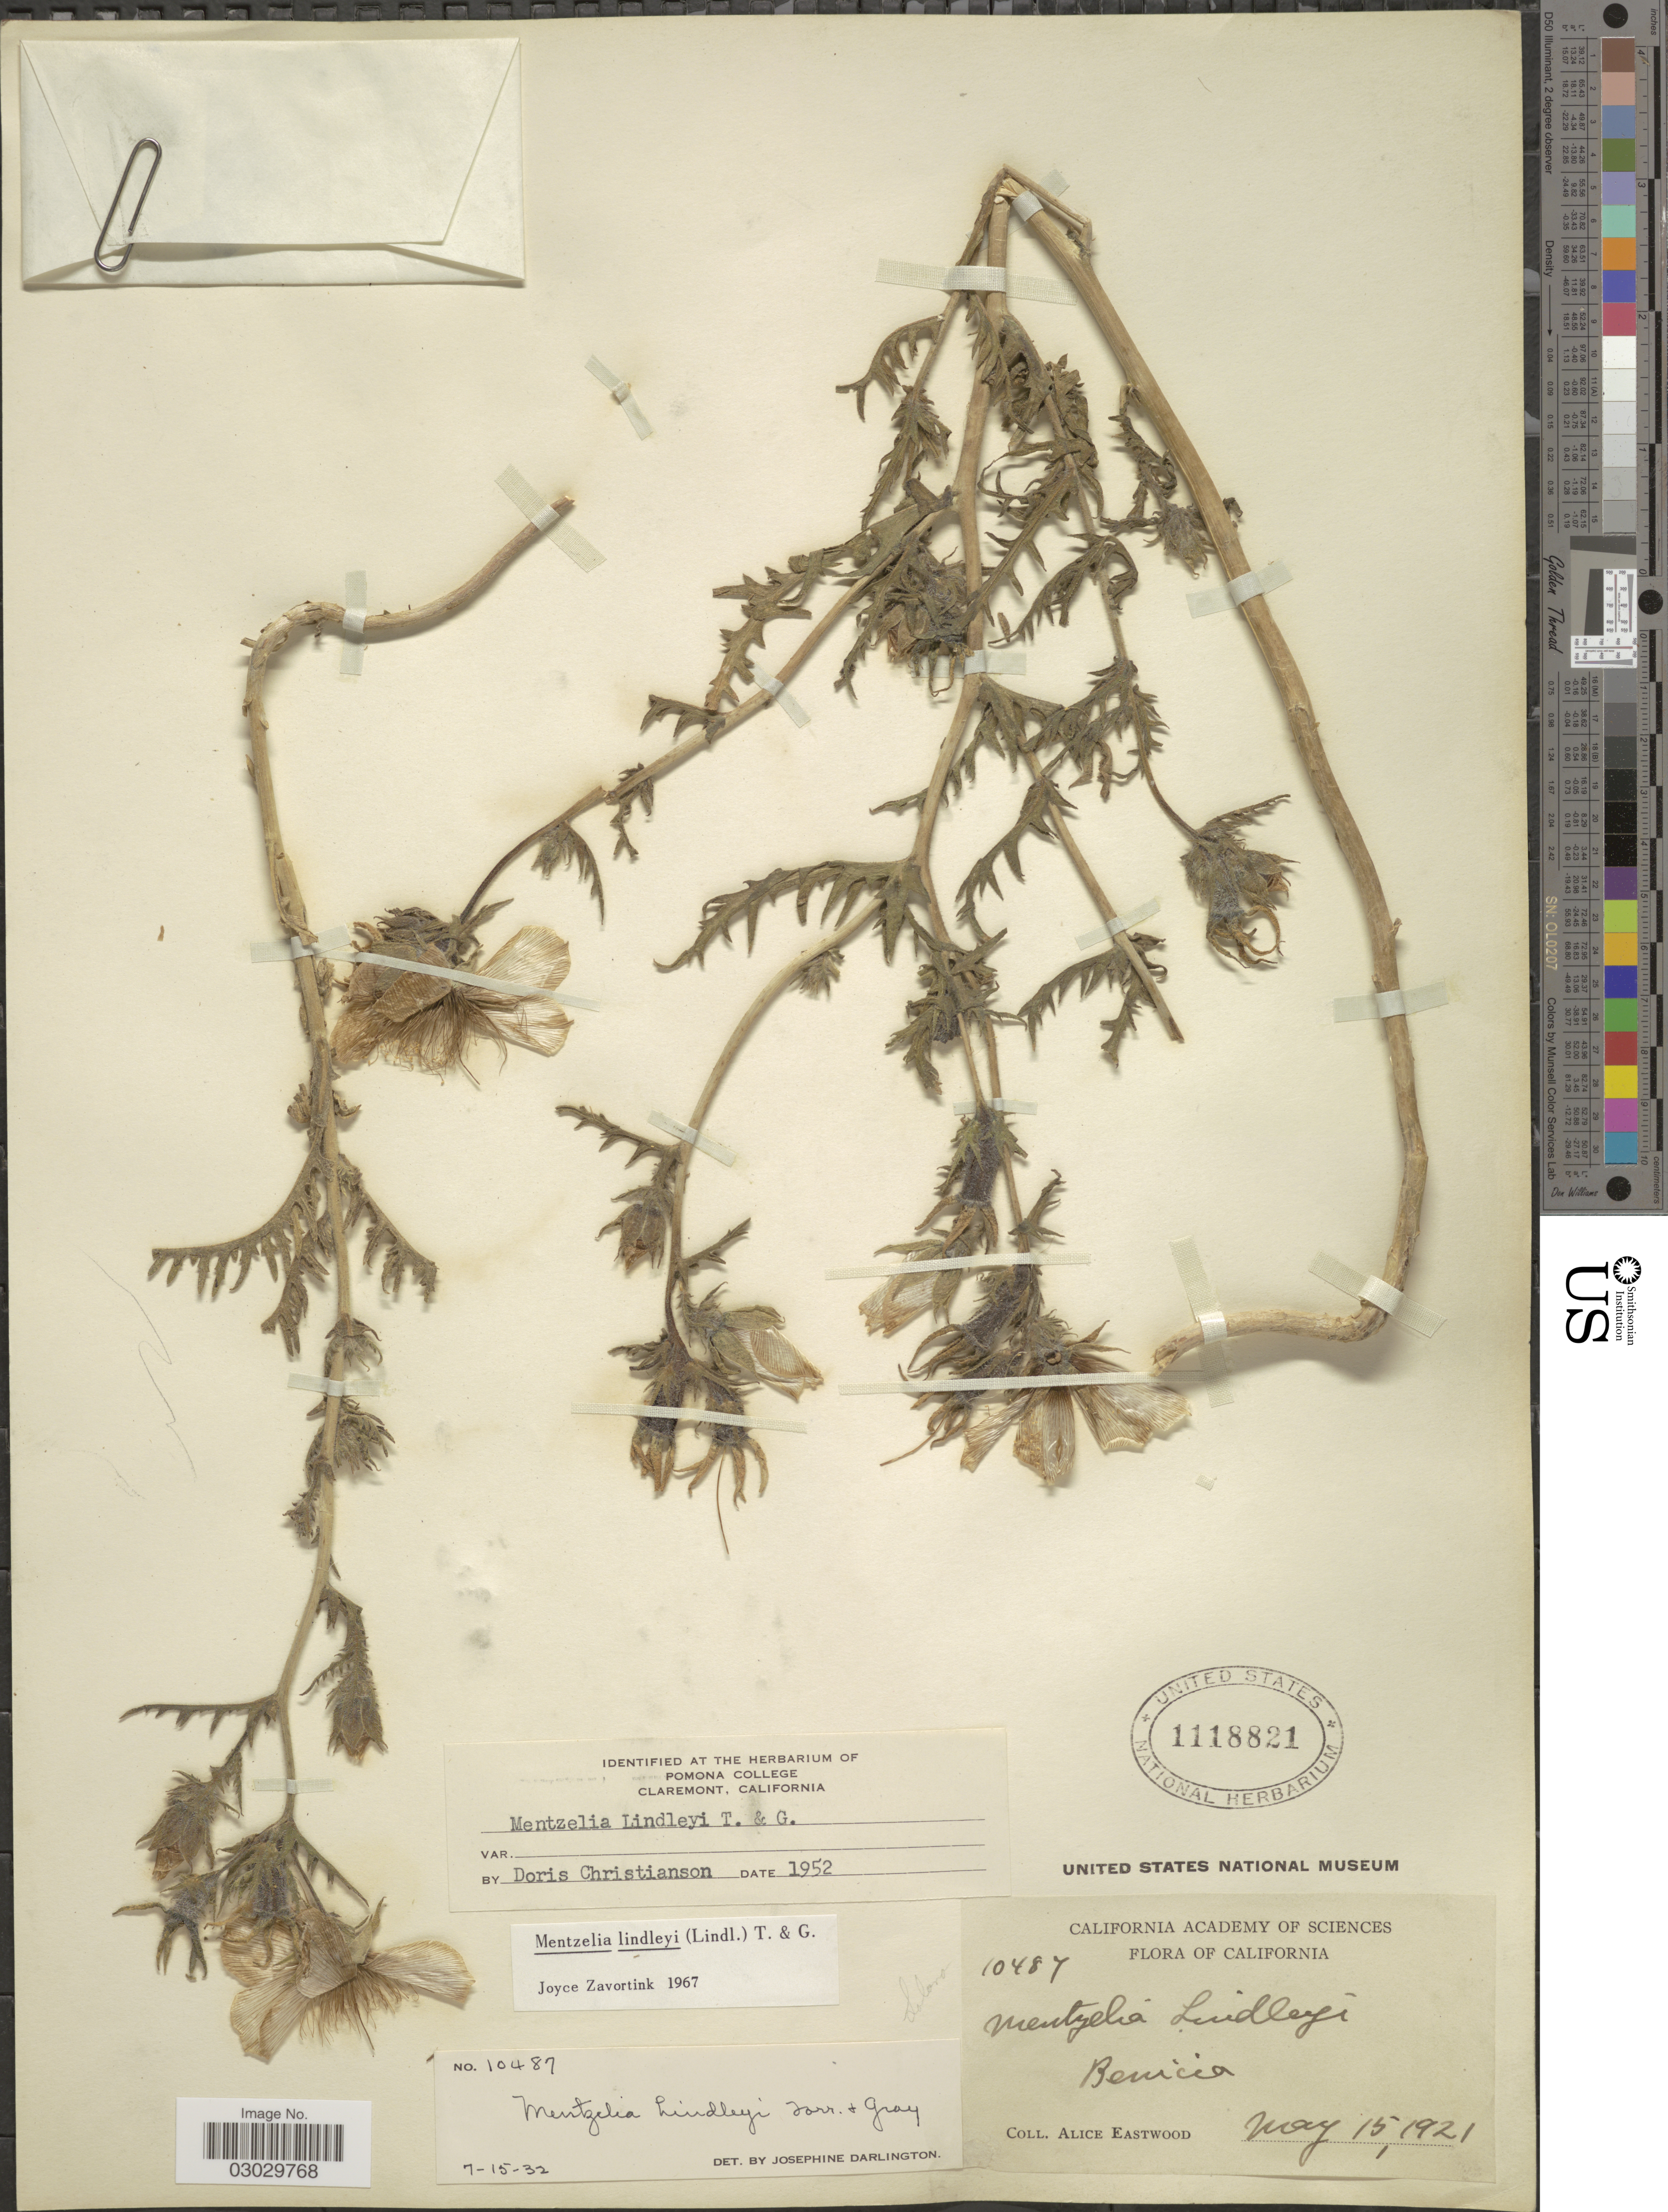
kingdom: Plantae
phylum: Tracheophyta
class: Magnoliopsida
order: Cornales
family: Loasaceae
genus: Mentzelia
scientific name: Mentzelia lindleyi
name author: Torr. & A. Gray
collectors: A. Eastwood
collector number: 10487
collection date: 1921-05-15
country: United States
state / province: California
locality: Benicia, Solano.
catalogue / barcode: US 1118821